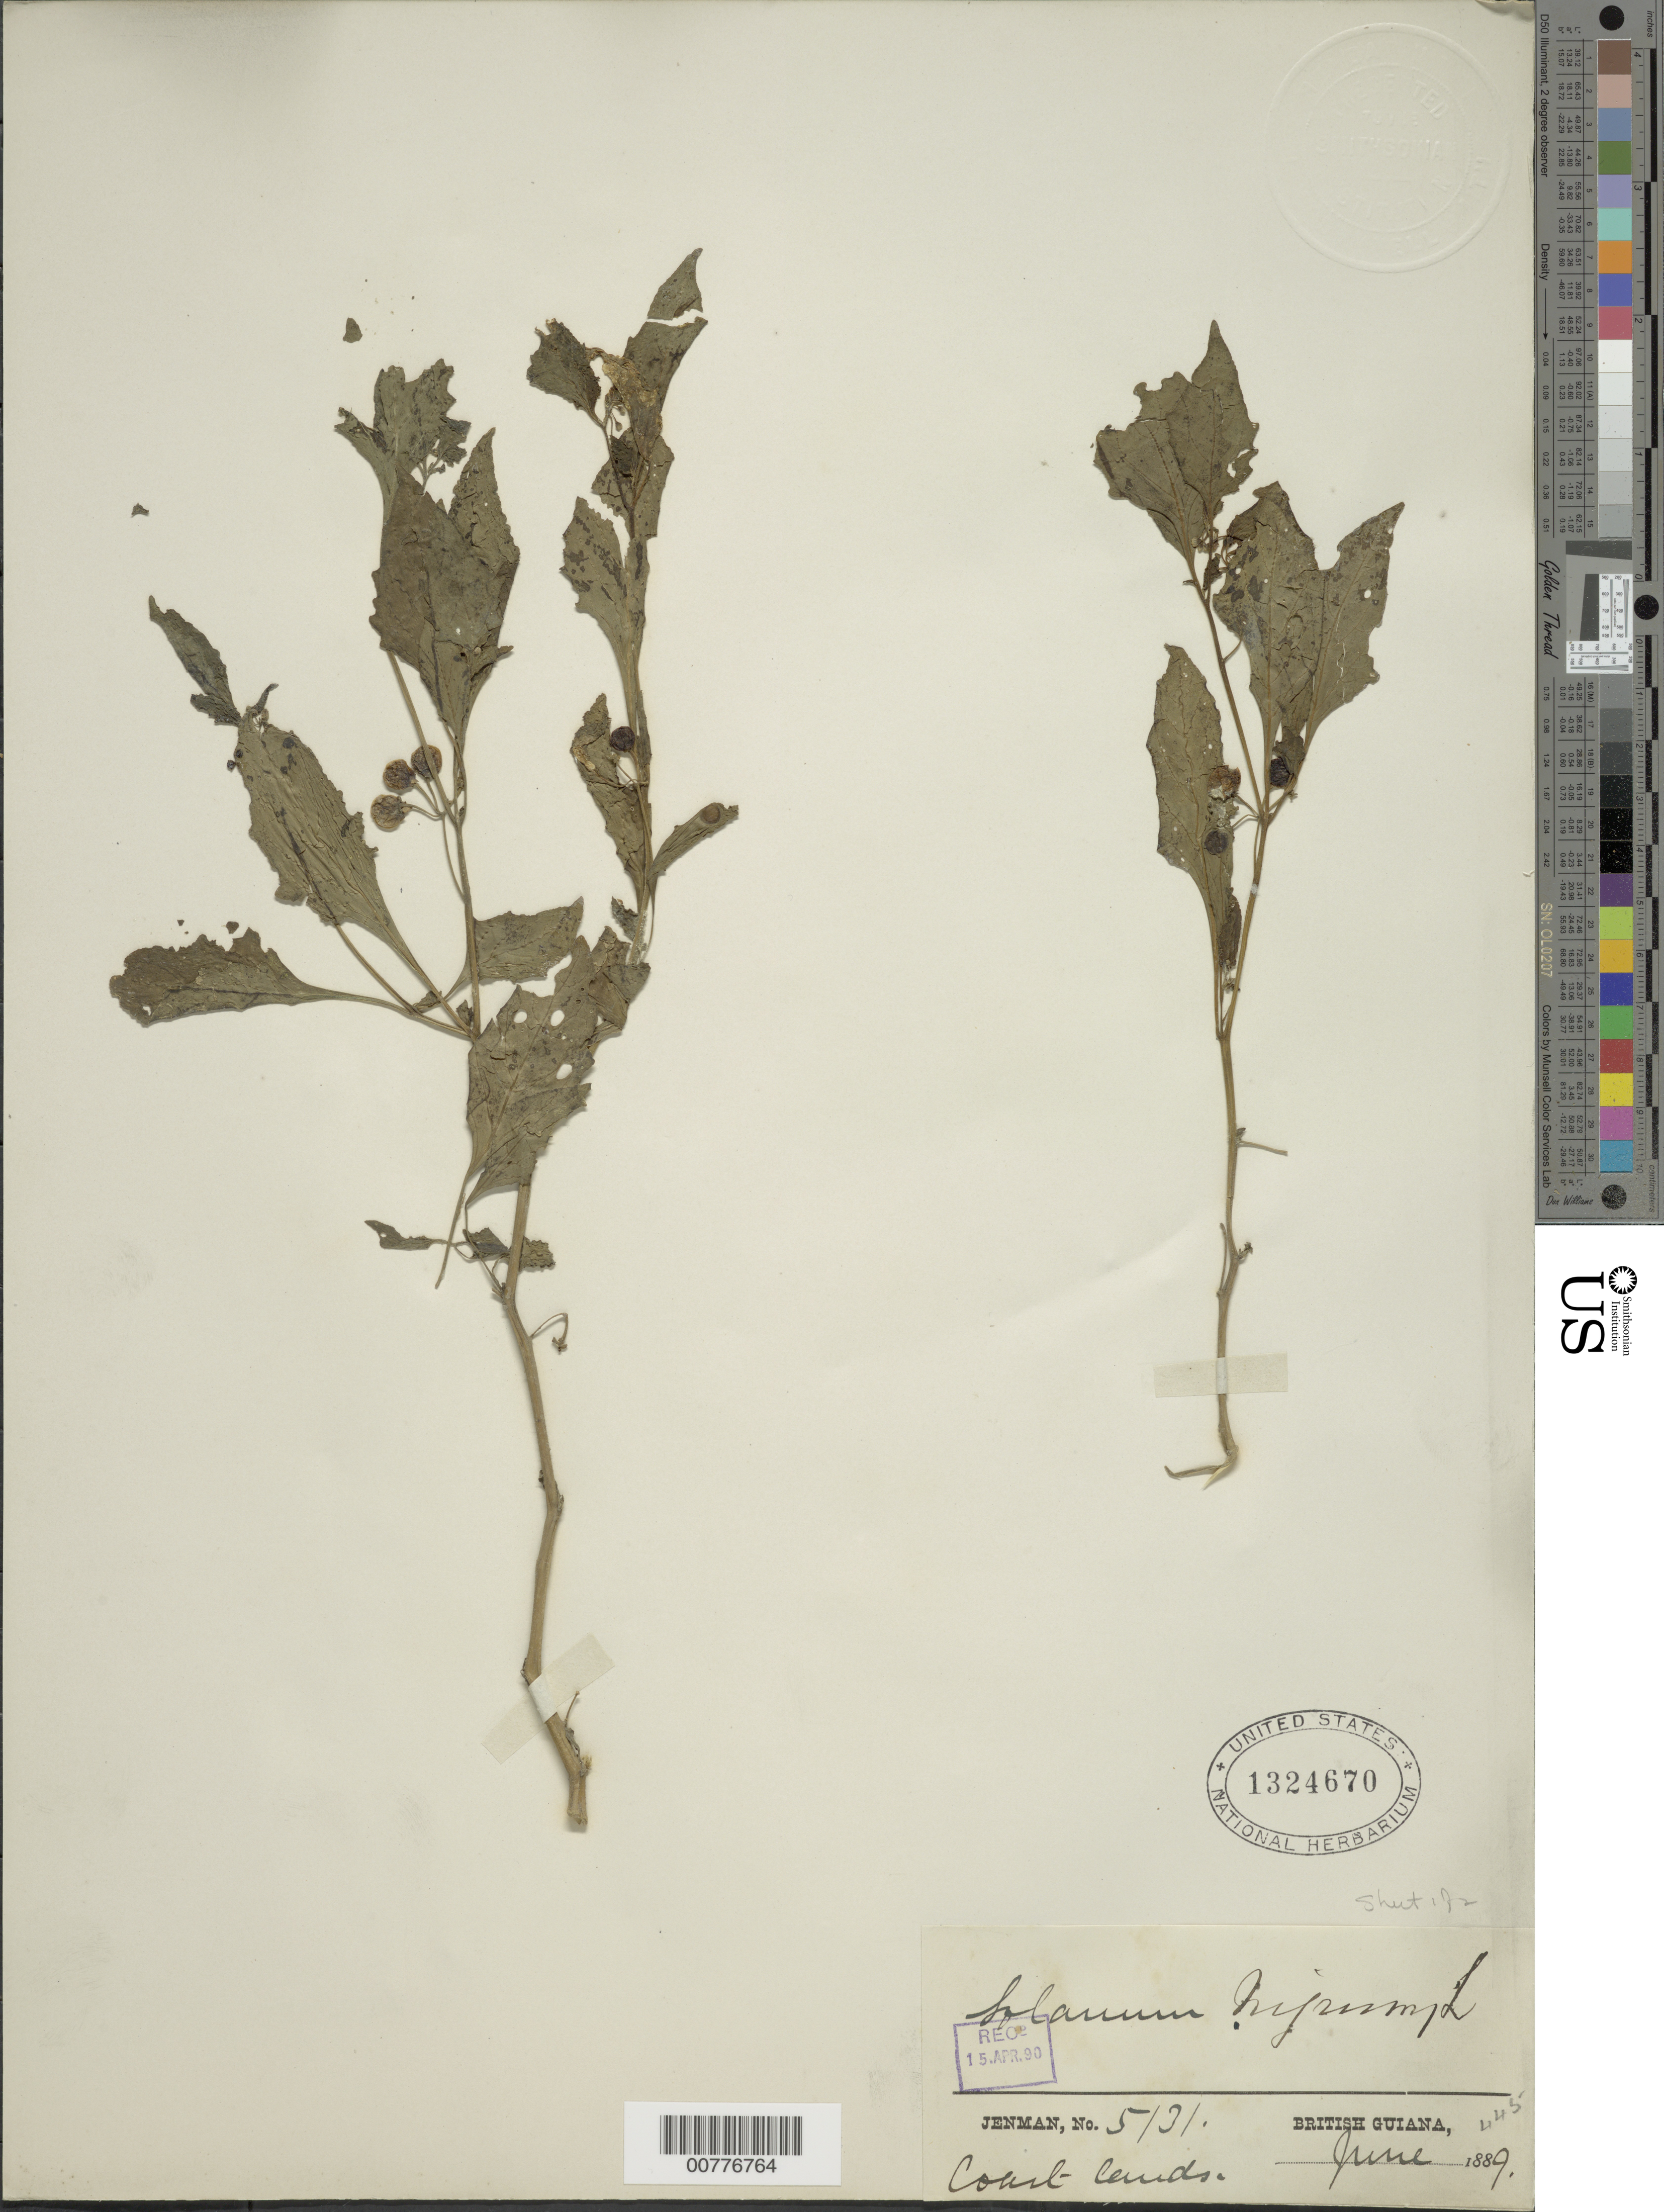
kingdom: Plantae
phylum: Tracheophyta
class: Magnoliopsida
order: Solanales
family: Solanaceae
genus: Solanum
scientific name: Solanum nigrum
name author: L.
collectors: G. S. Jenman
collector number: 5131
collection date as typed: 6 Jun 1889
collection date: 1889-06-06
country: Guyana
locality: Coast lands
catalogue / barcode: US 1324670